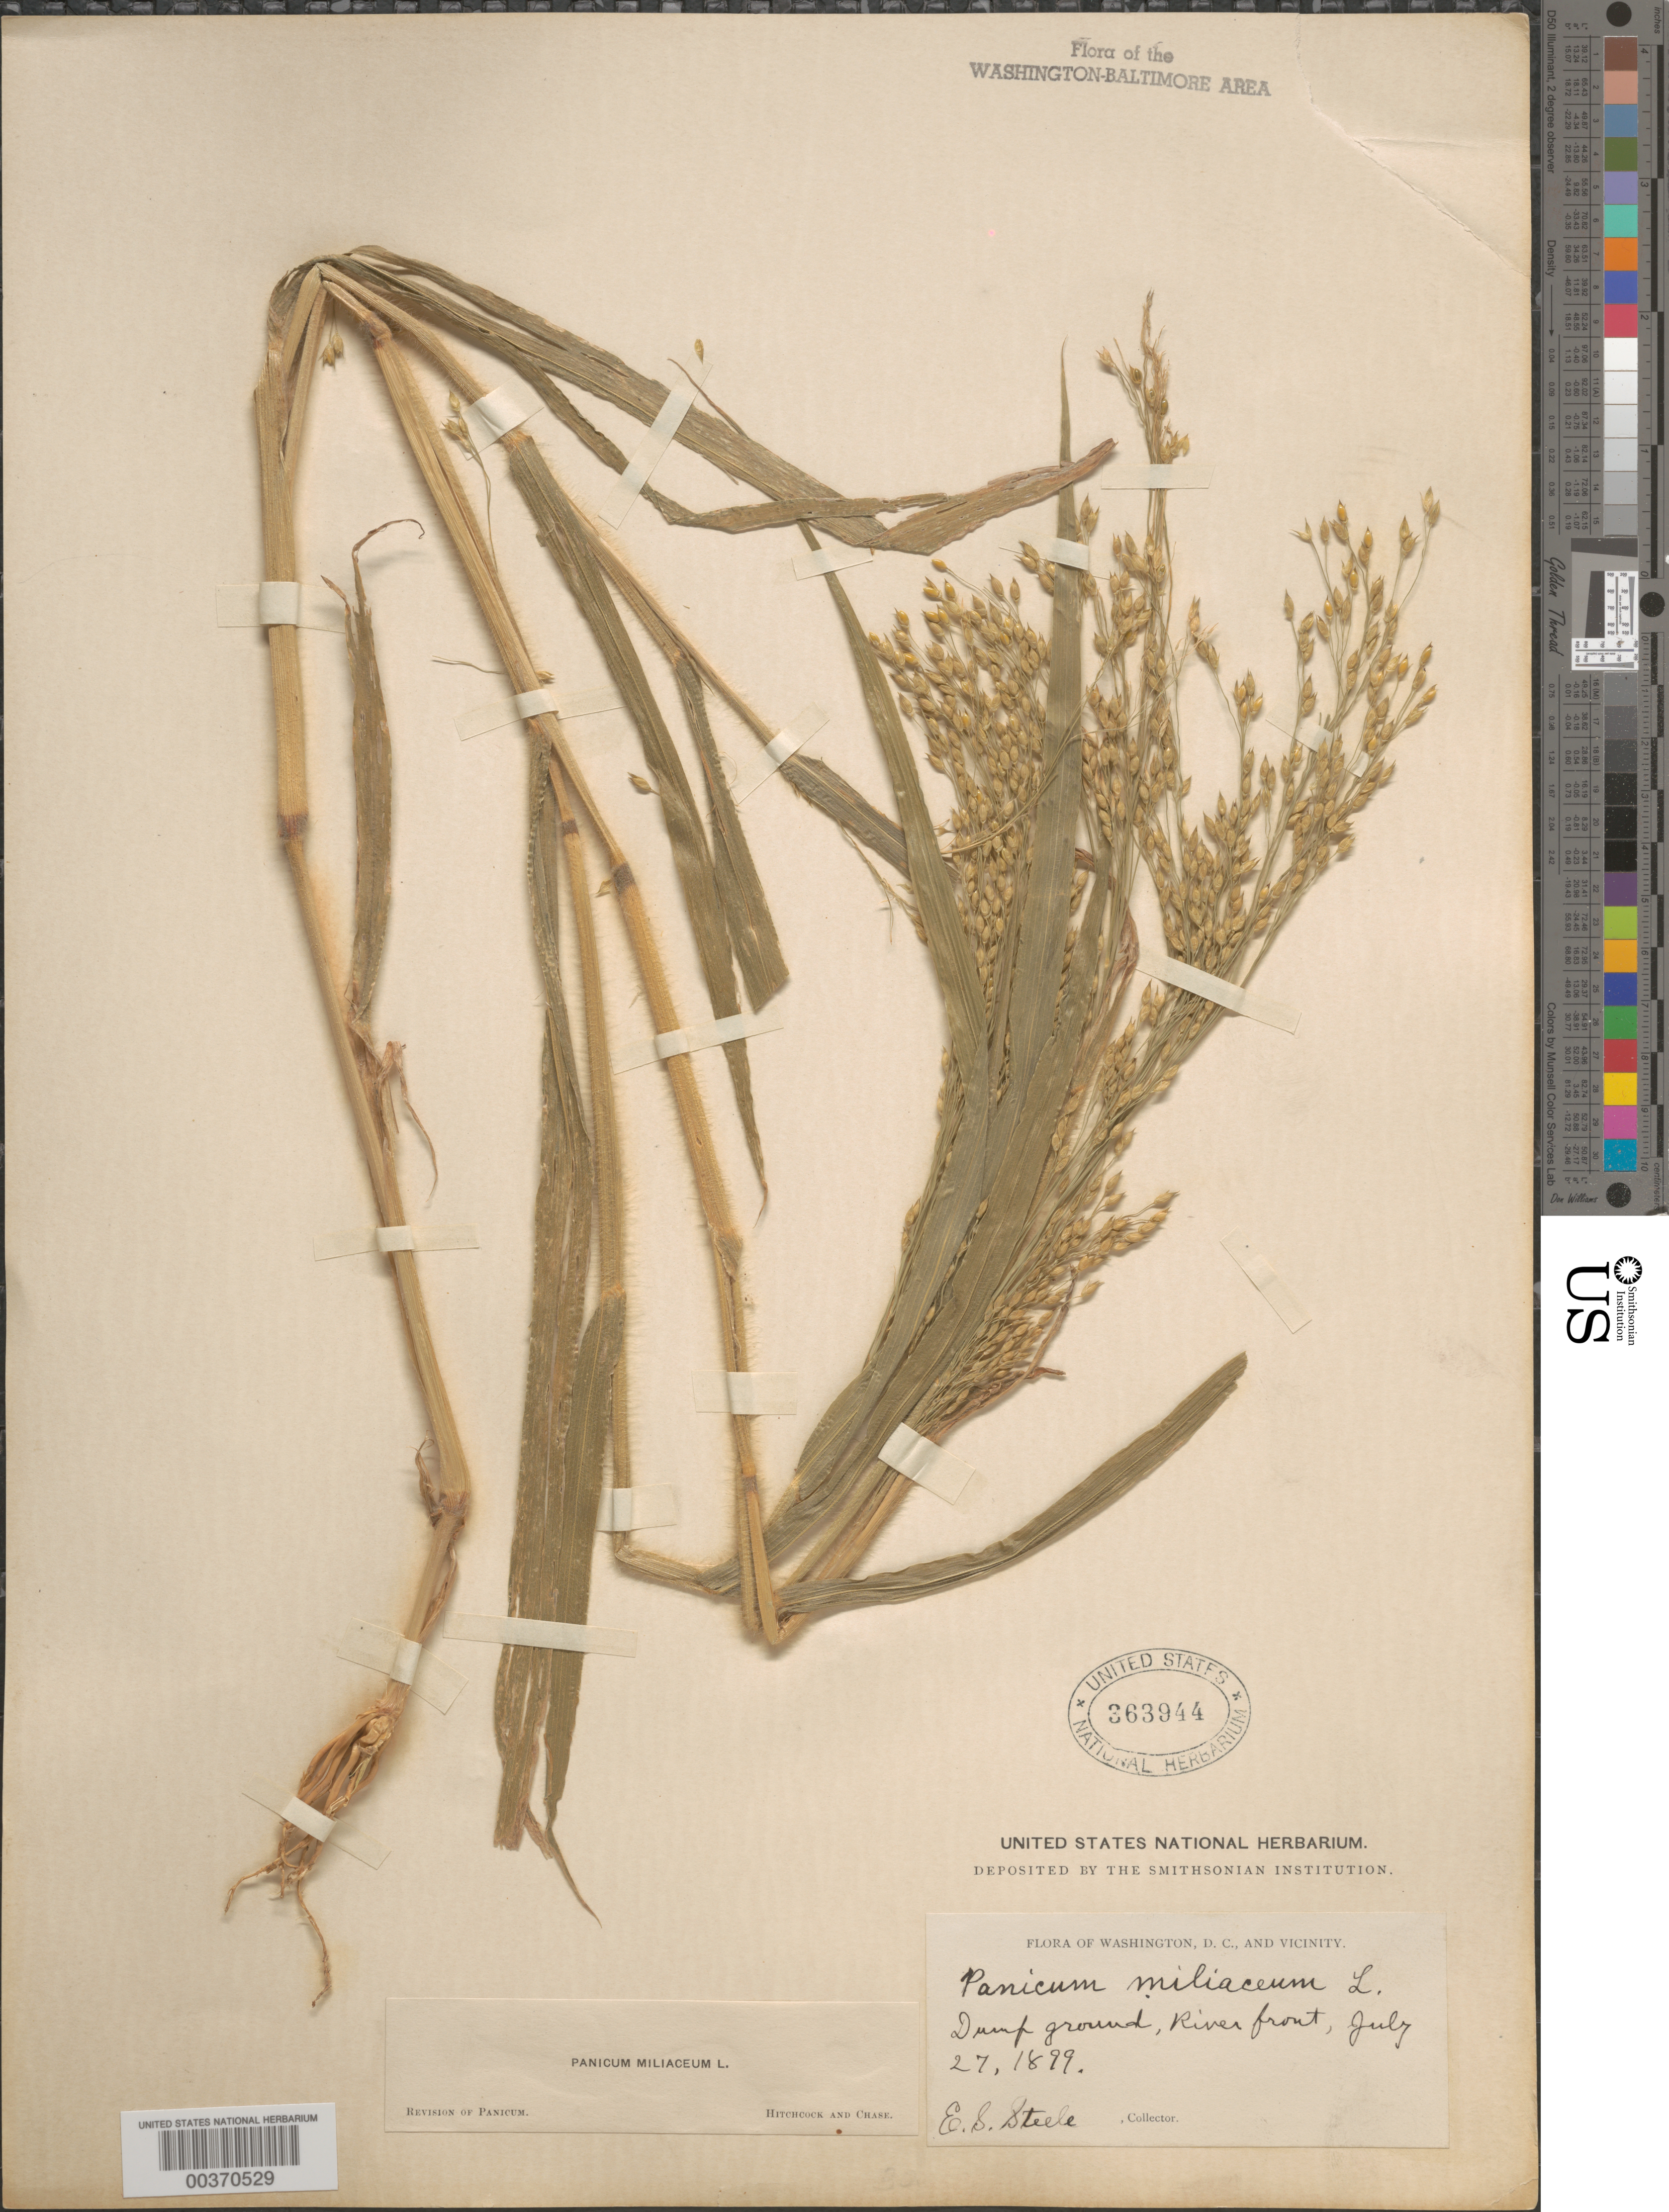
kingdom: Plantae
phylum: Tracheophyta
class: Liliopsida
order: Poales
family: Poaceae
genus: Panicum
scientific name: Panicum miliaceum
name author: L.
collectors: E. Steele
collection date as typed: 27 Jul 1899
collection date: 1899-07-27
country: United States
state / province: District of Columbia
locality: Washington DC area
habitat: River front, dump ground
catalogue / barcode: US 363944